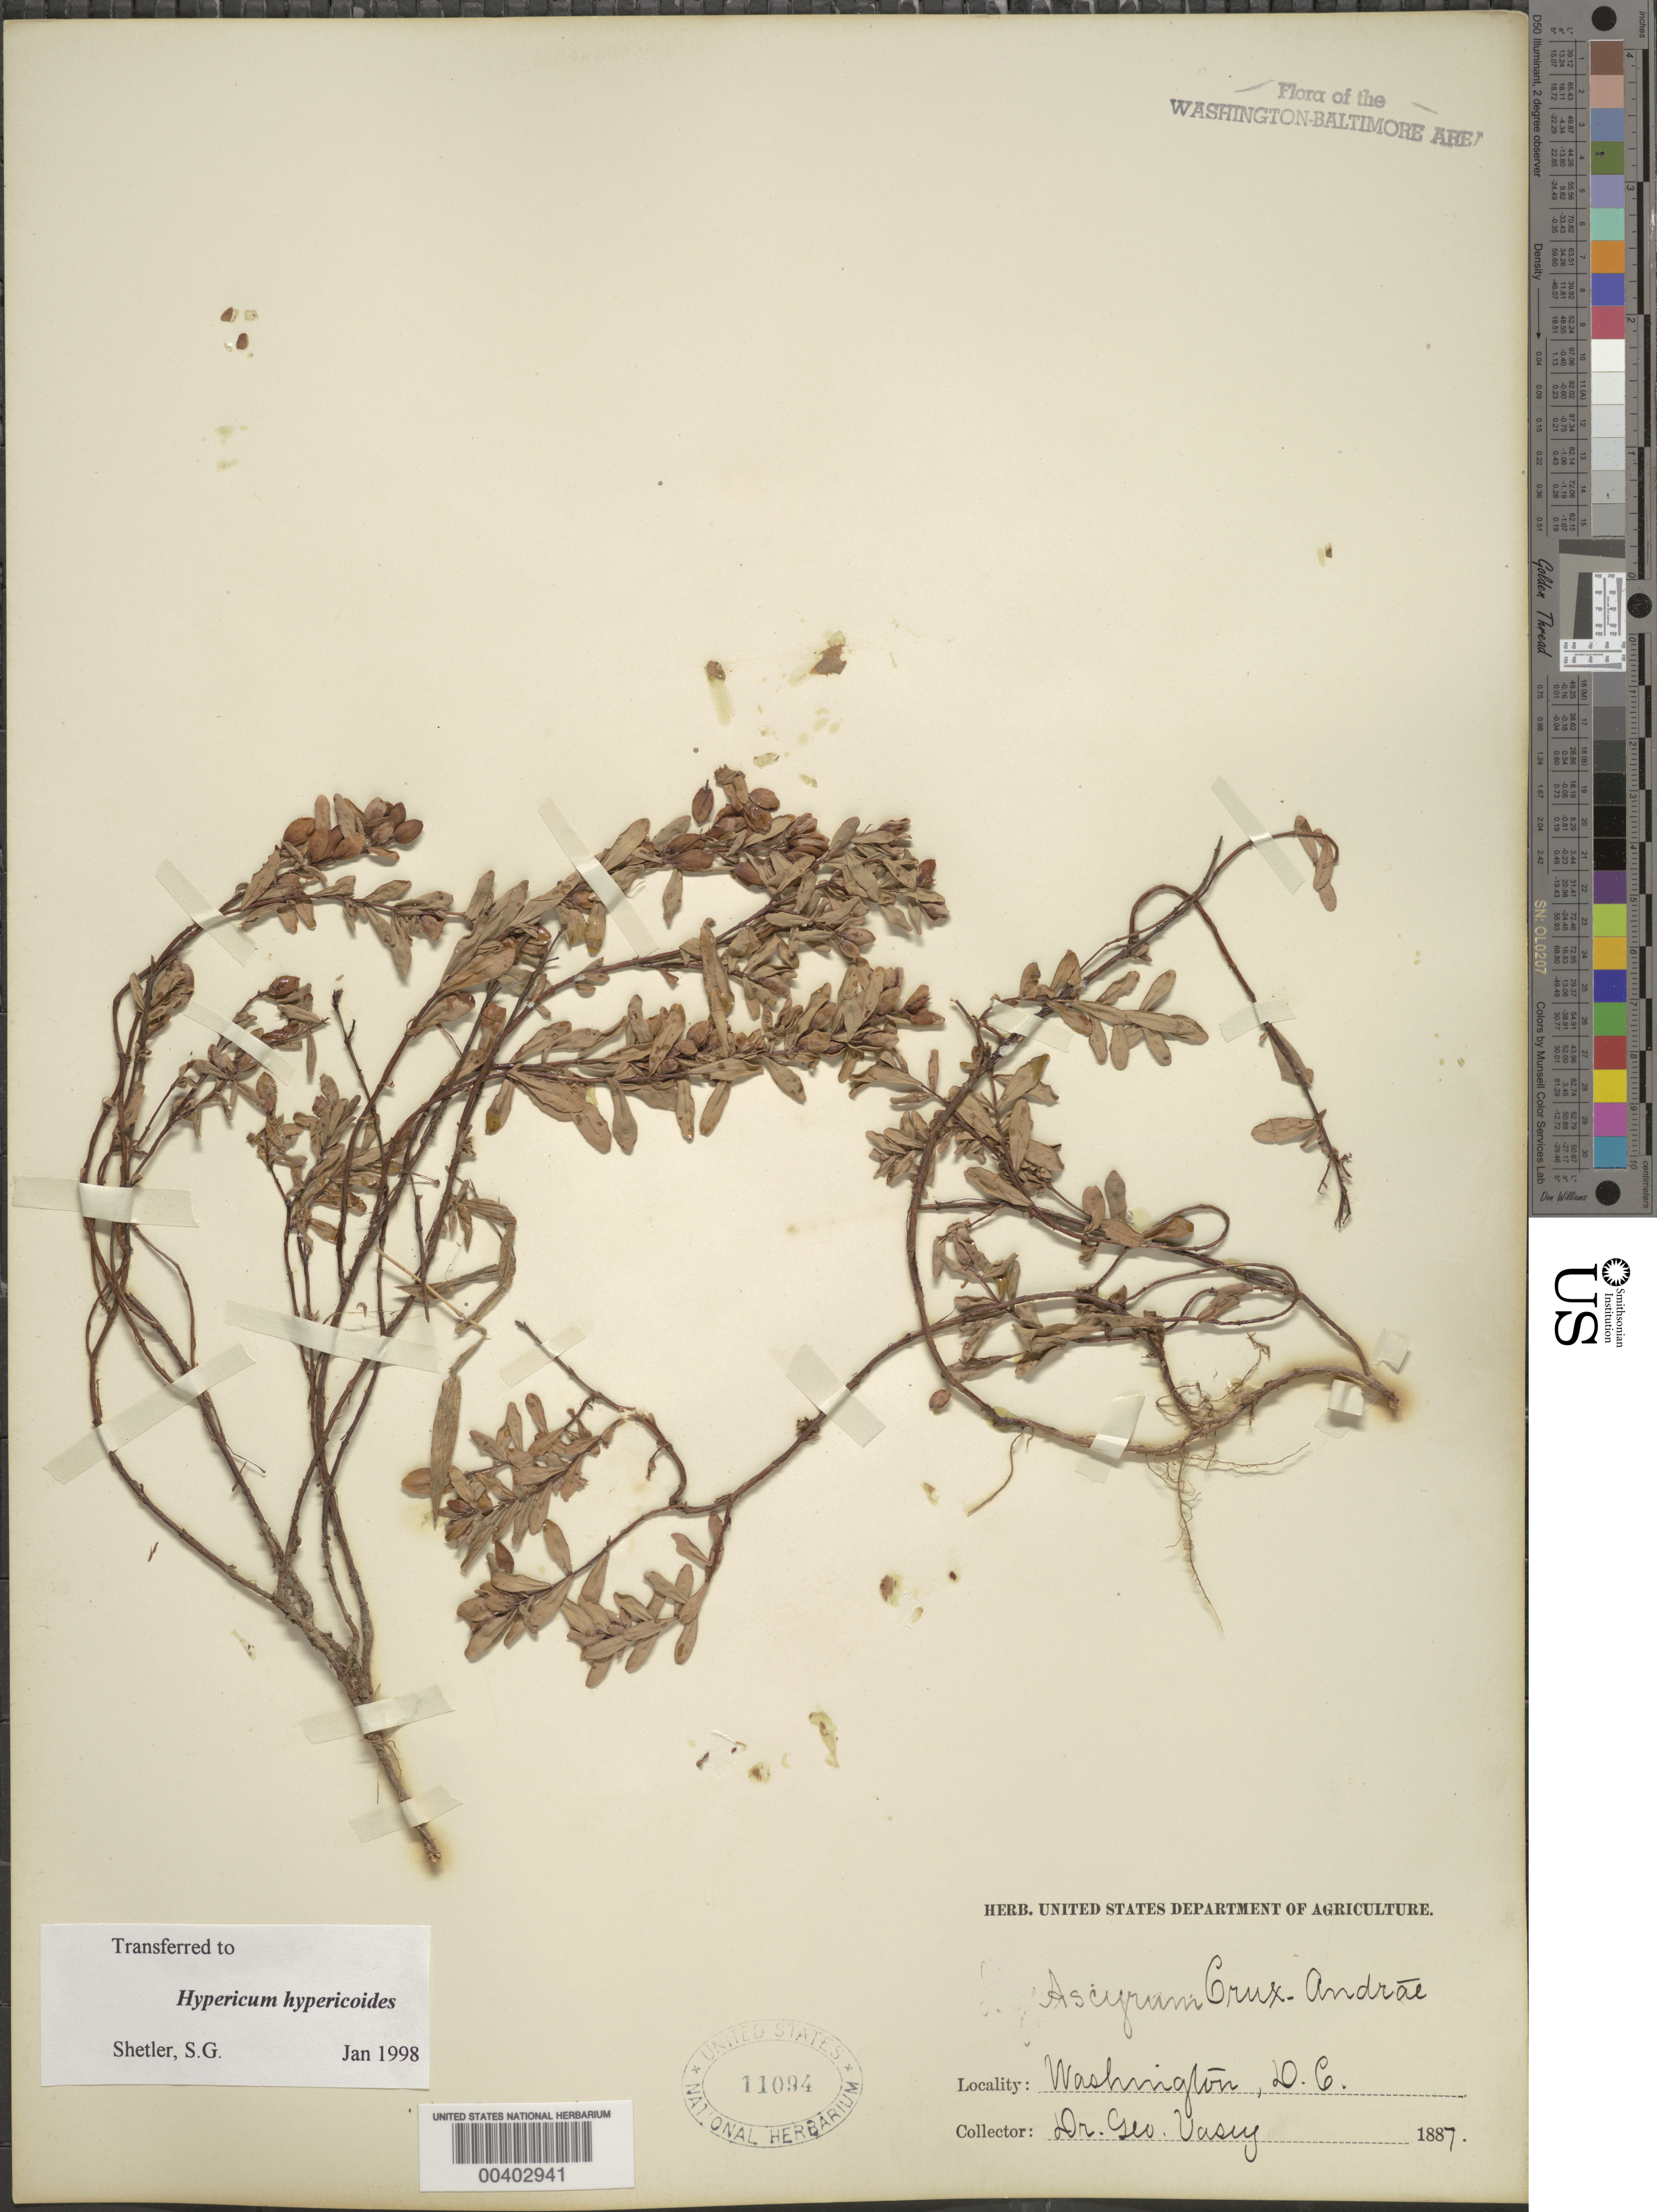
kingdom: Plantae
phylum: Tracheophyta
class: Magnoliopsida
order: Malpighiales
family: Hypericaceae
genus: Hypericum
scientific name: Hypericum hypericoides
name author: (L.) Crantz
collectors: G. Vasey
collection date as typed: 1887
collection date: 1887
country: United States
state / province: District of Columbia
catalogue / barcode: US 11094